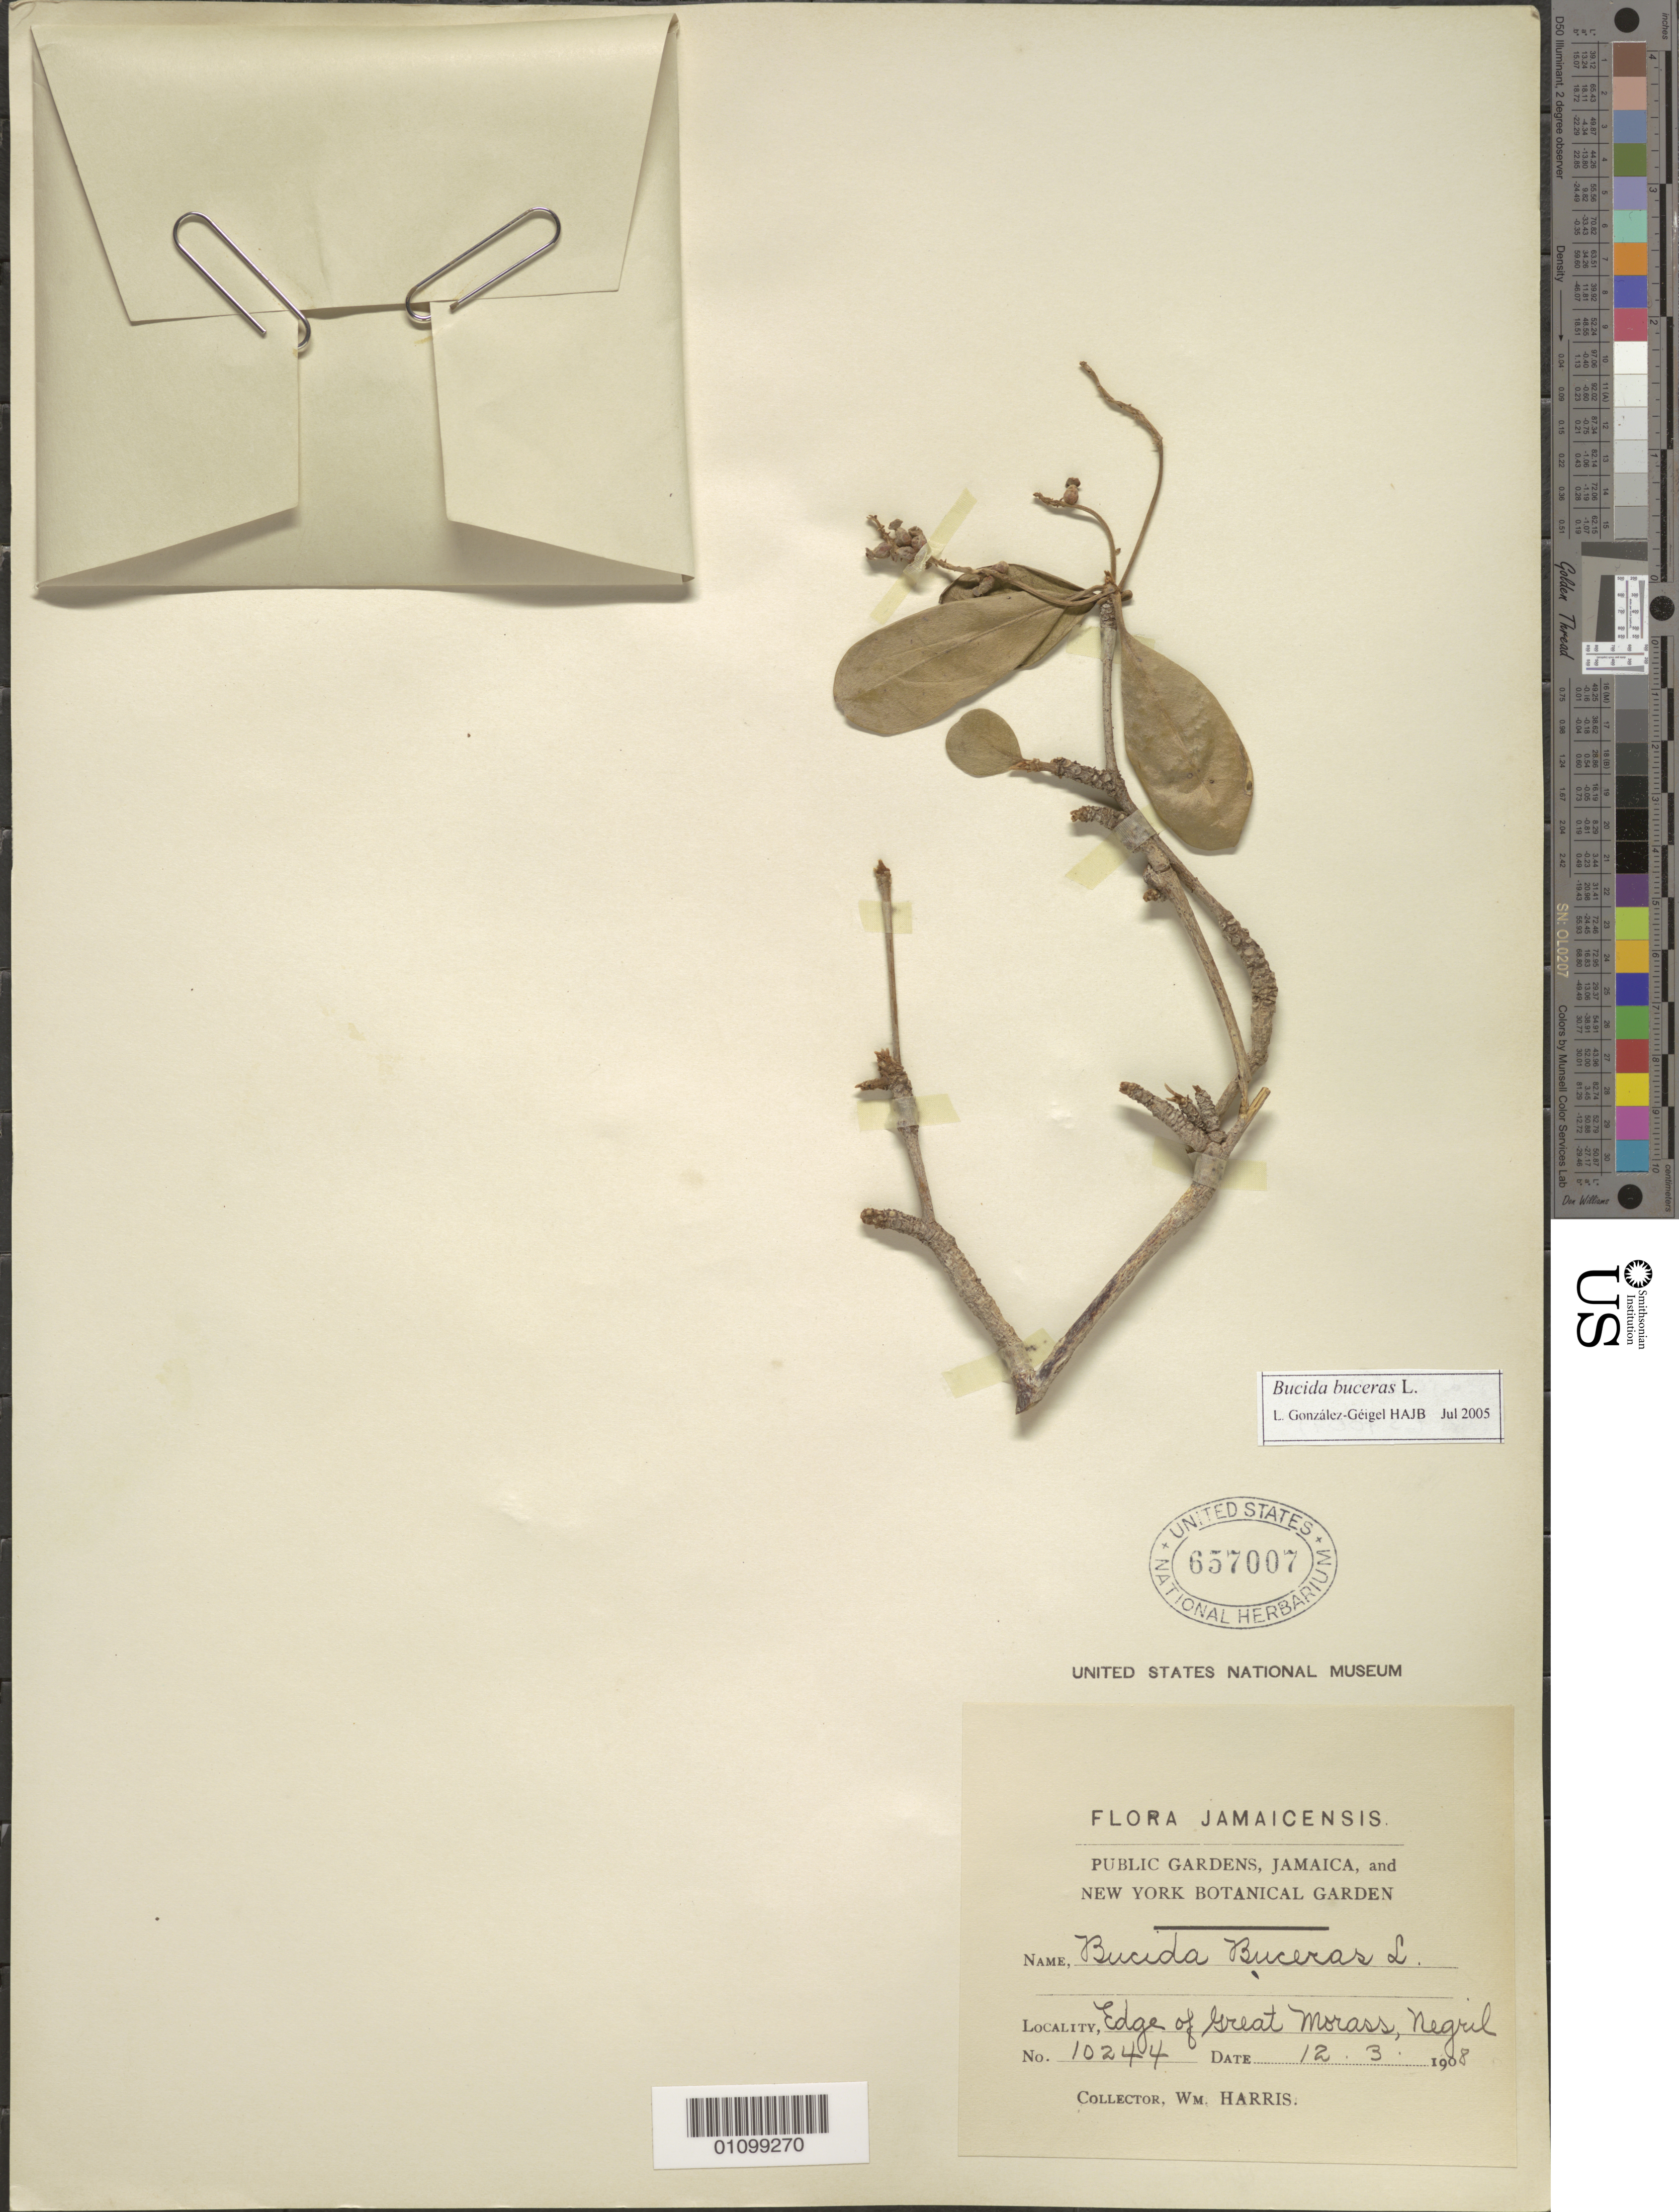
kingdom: Plantae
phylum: Tracheophyta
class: Magnoliopsida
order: Myrtales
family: Combretaceae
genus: Terminalia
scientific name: Terminalia buceras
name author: (L.) C. Wright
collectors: W. Harris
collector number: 10244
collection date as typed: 12 Mar 1908 or 03 Dec 1908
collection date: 1908-03-12 or 1908-12-03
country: Jamaica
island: Jamaica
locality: Edge of Great Morass, Negril.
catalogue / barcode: US 657007